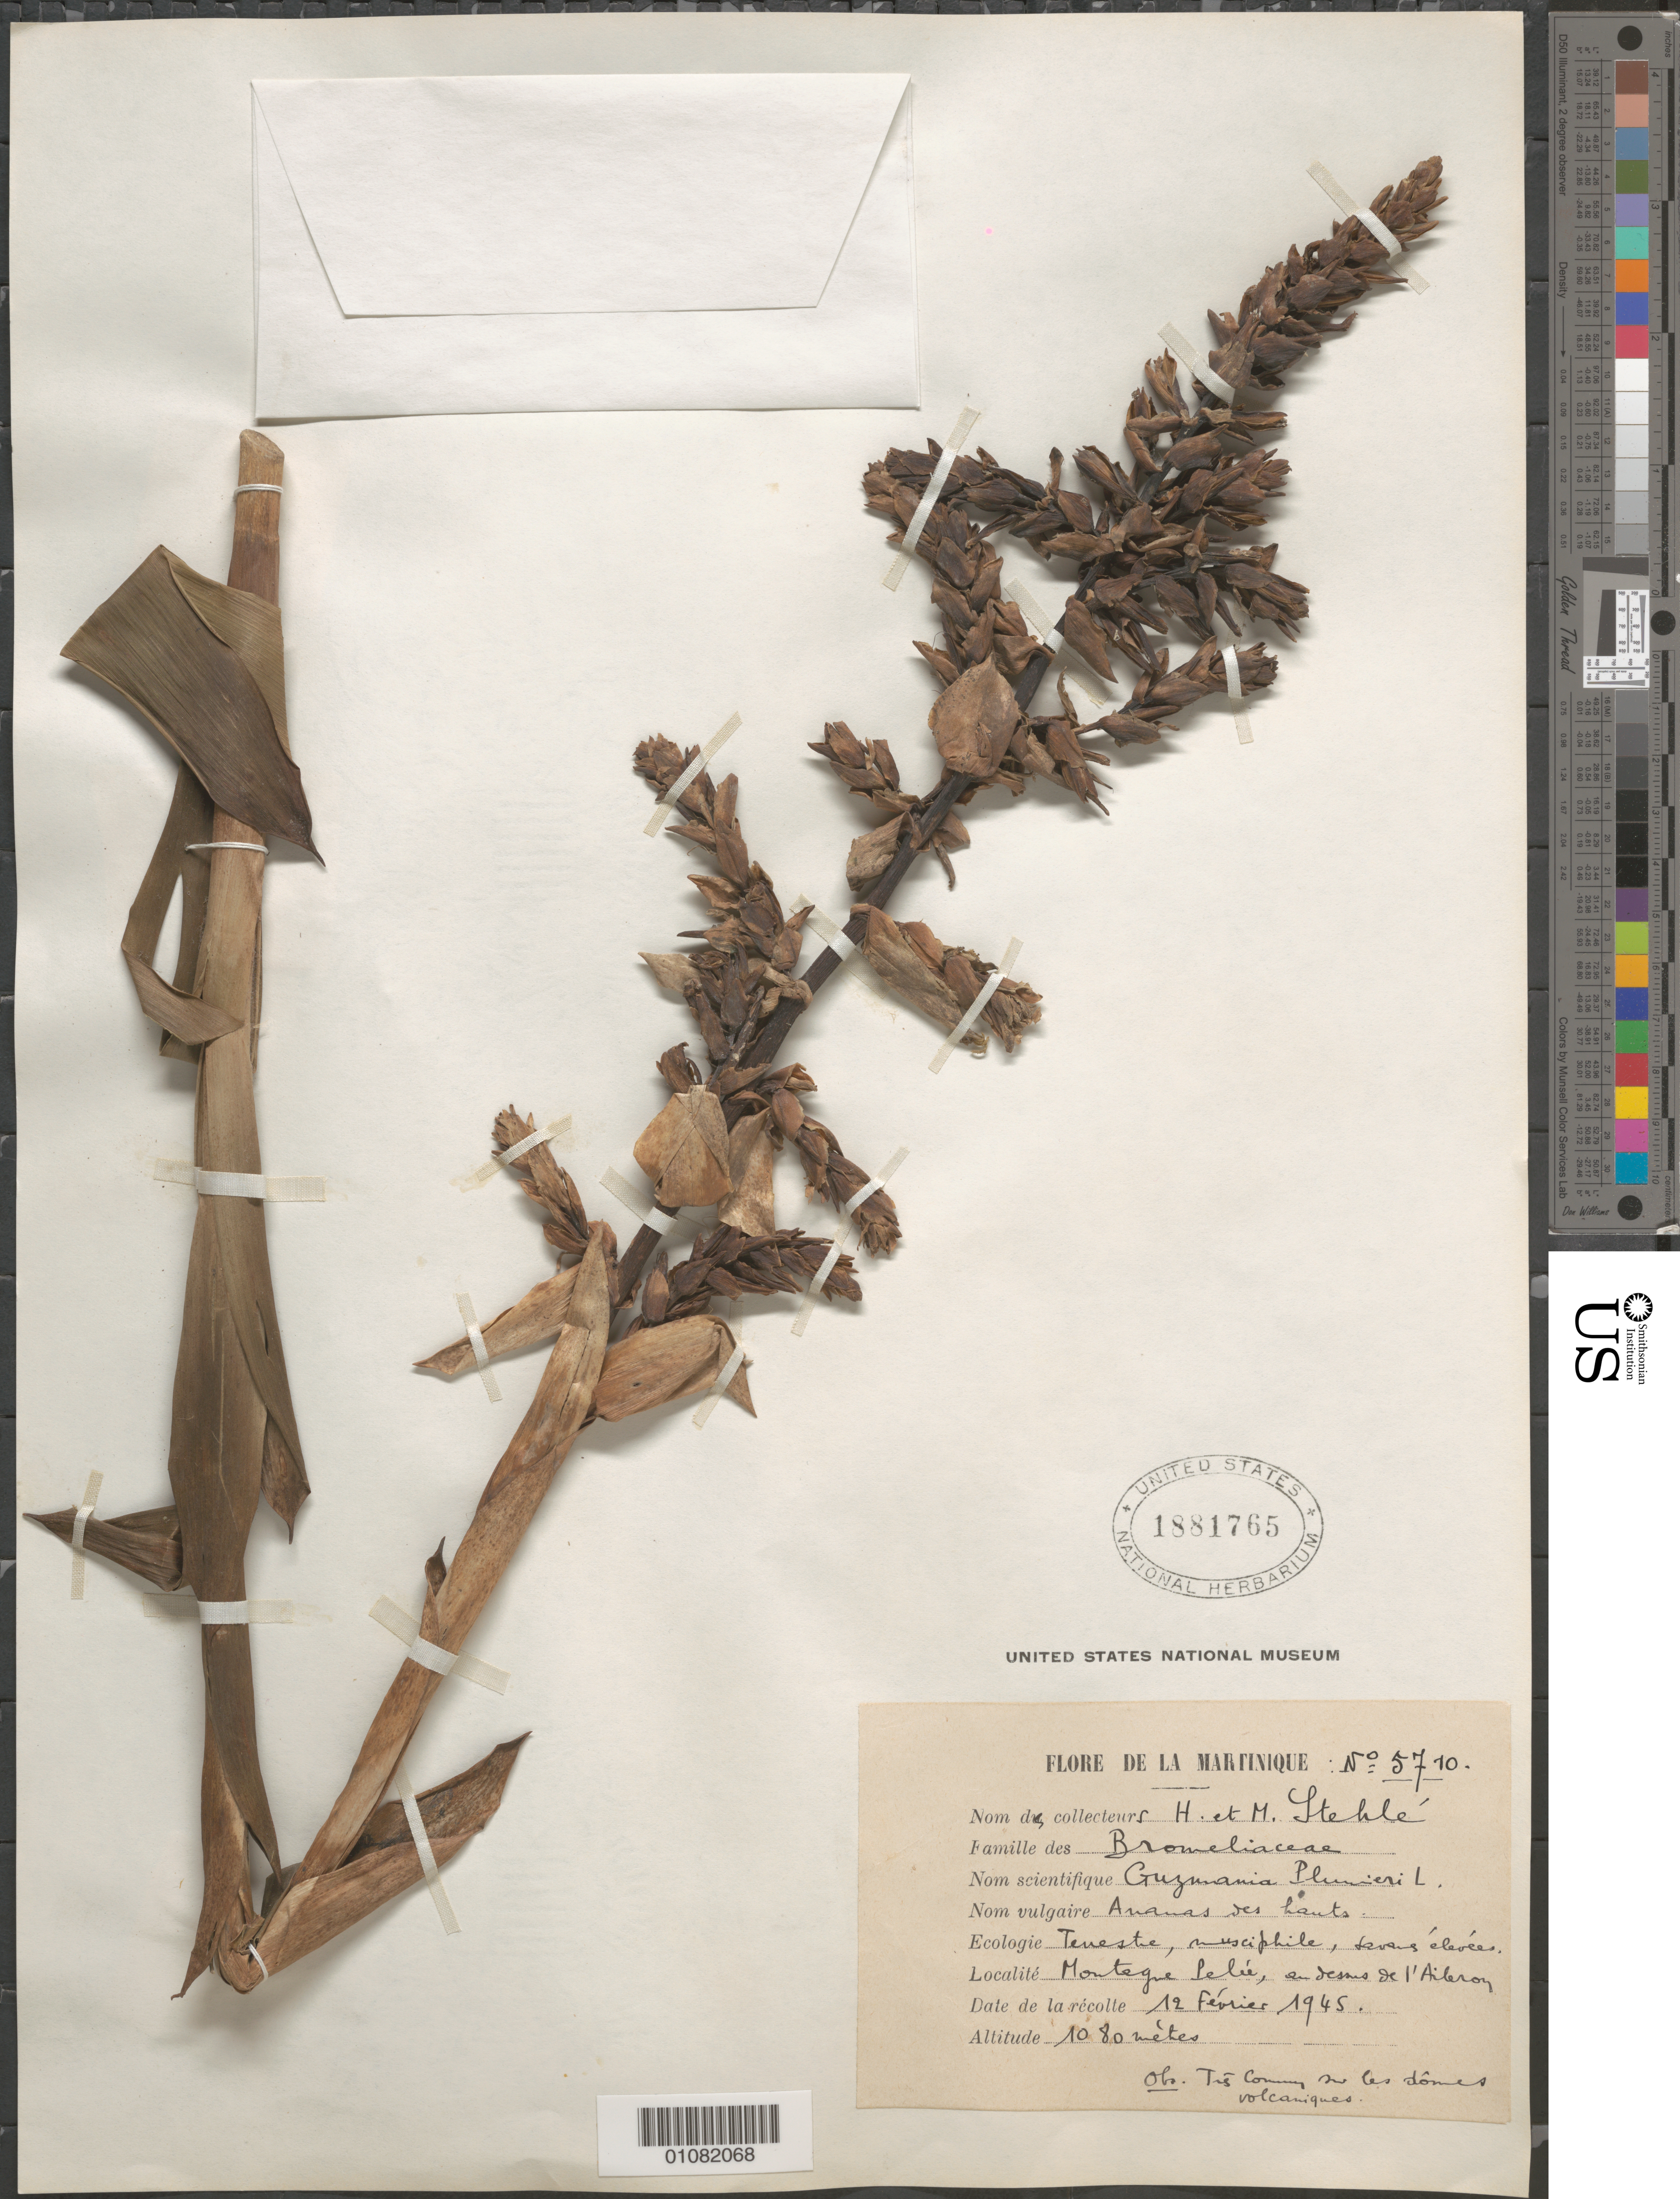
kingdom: Plantae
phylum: Tracheophyta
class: Liliopsida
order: Poales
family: Bromeliaceae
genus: Guzmania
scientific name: Guzmania plumieri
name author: (Griseb.) Mez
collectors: H. Stehlé & M. Stehlé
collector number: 5710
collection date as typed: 12 Feb 1945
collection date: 1945-02-12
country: Martinique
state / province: Saint-Pierre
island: Martinique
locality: Montagne Pelée, au dessus de l'Aileron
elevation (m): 1080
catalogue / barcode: US 1881765